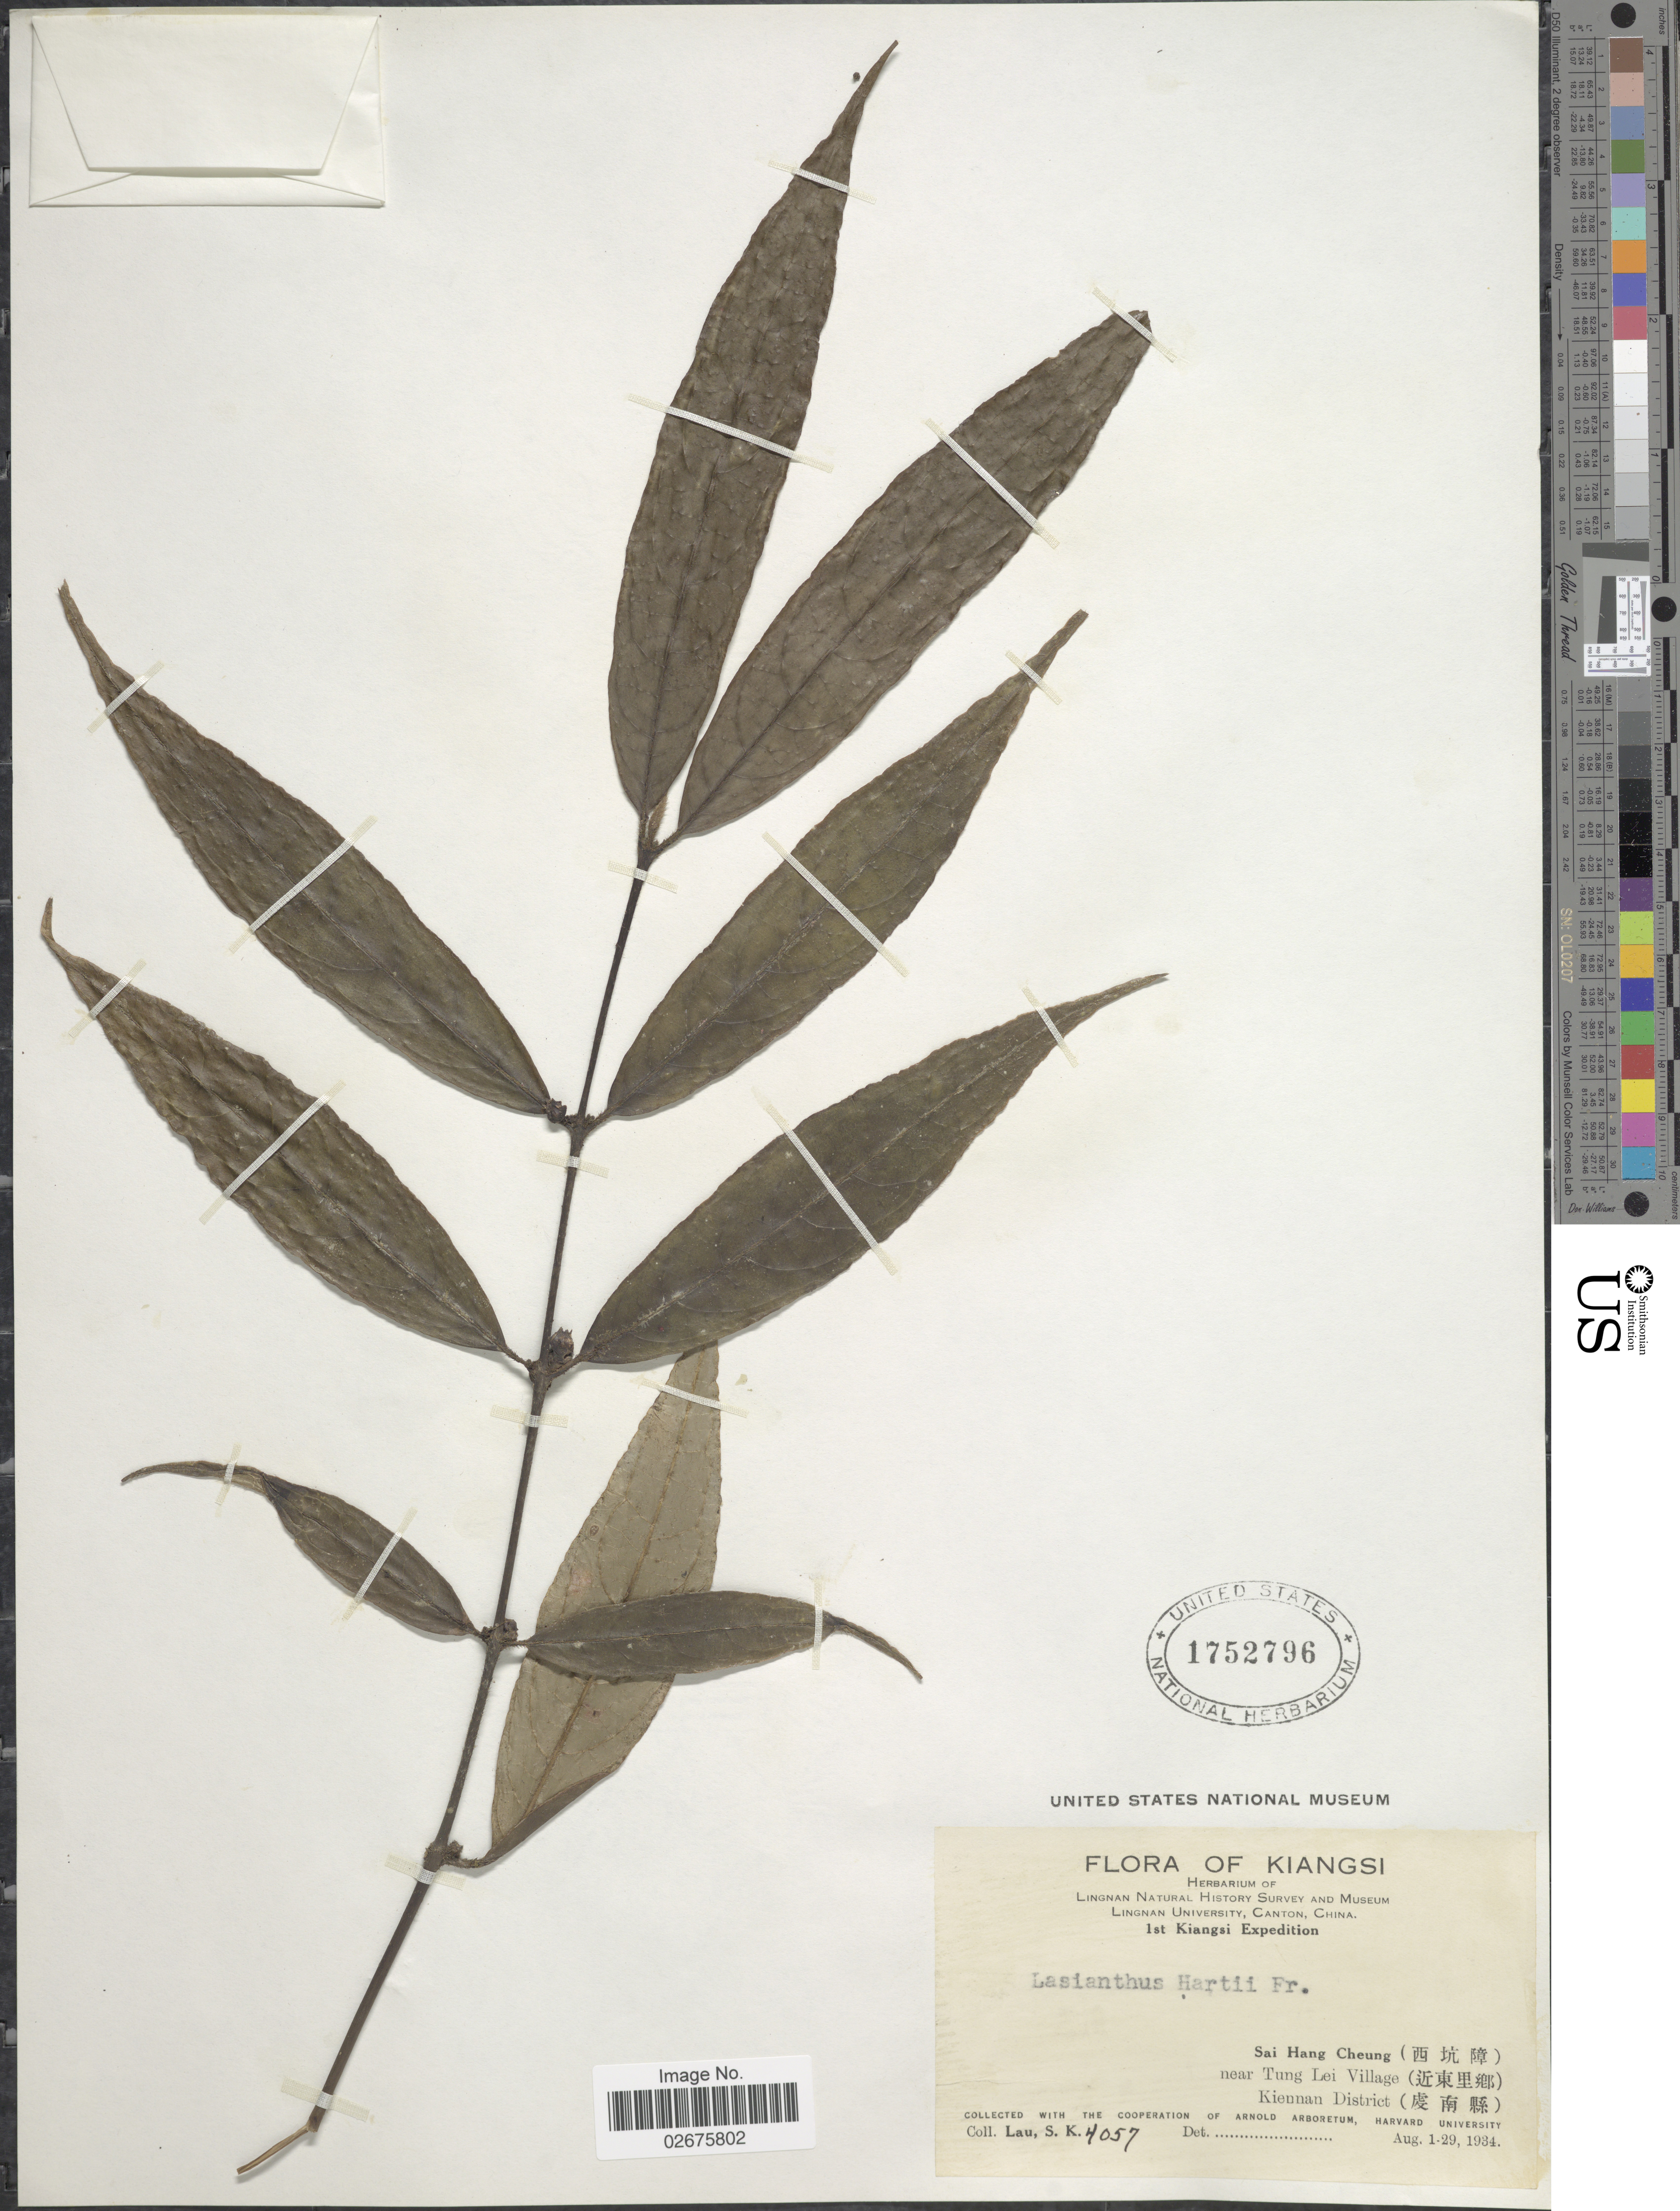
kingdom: Plantae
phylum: Tracheophyta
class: Magnoliopsida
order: Gentianales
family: Rubiaceae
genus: Lasianthus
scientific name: Lasianthus japonicus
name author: Miq.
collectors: S. K. Lau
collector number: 4057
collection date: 1934-08-01/1934-08-29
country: China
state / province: Jiangxi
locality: Kiangsi, Sai Hang Cheung (X) near Tung Lei Village (X) Kiennan District (X)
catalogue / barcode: US 1752796